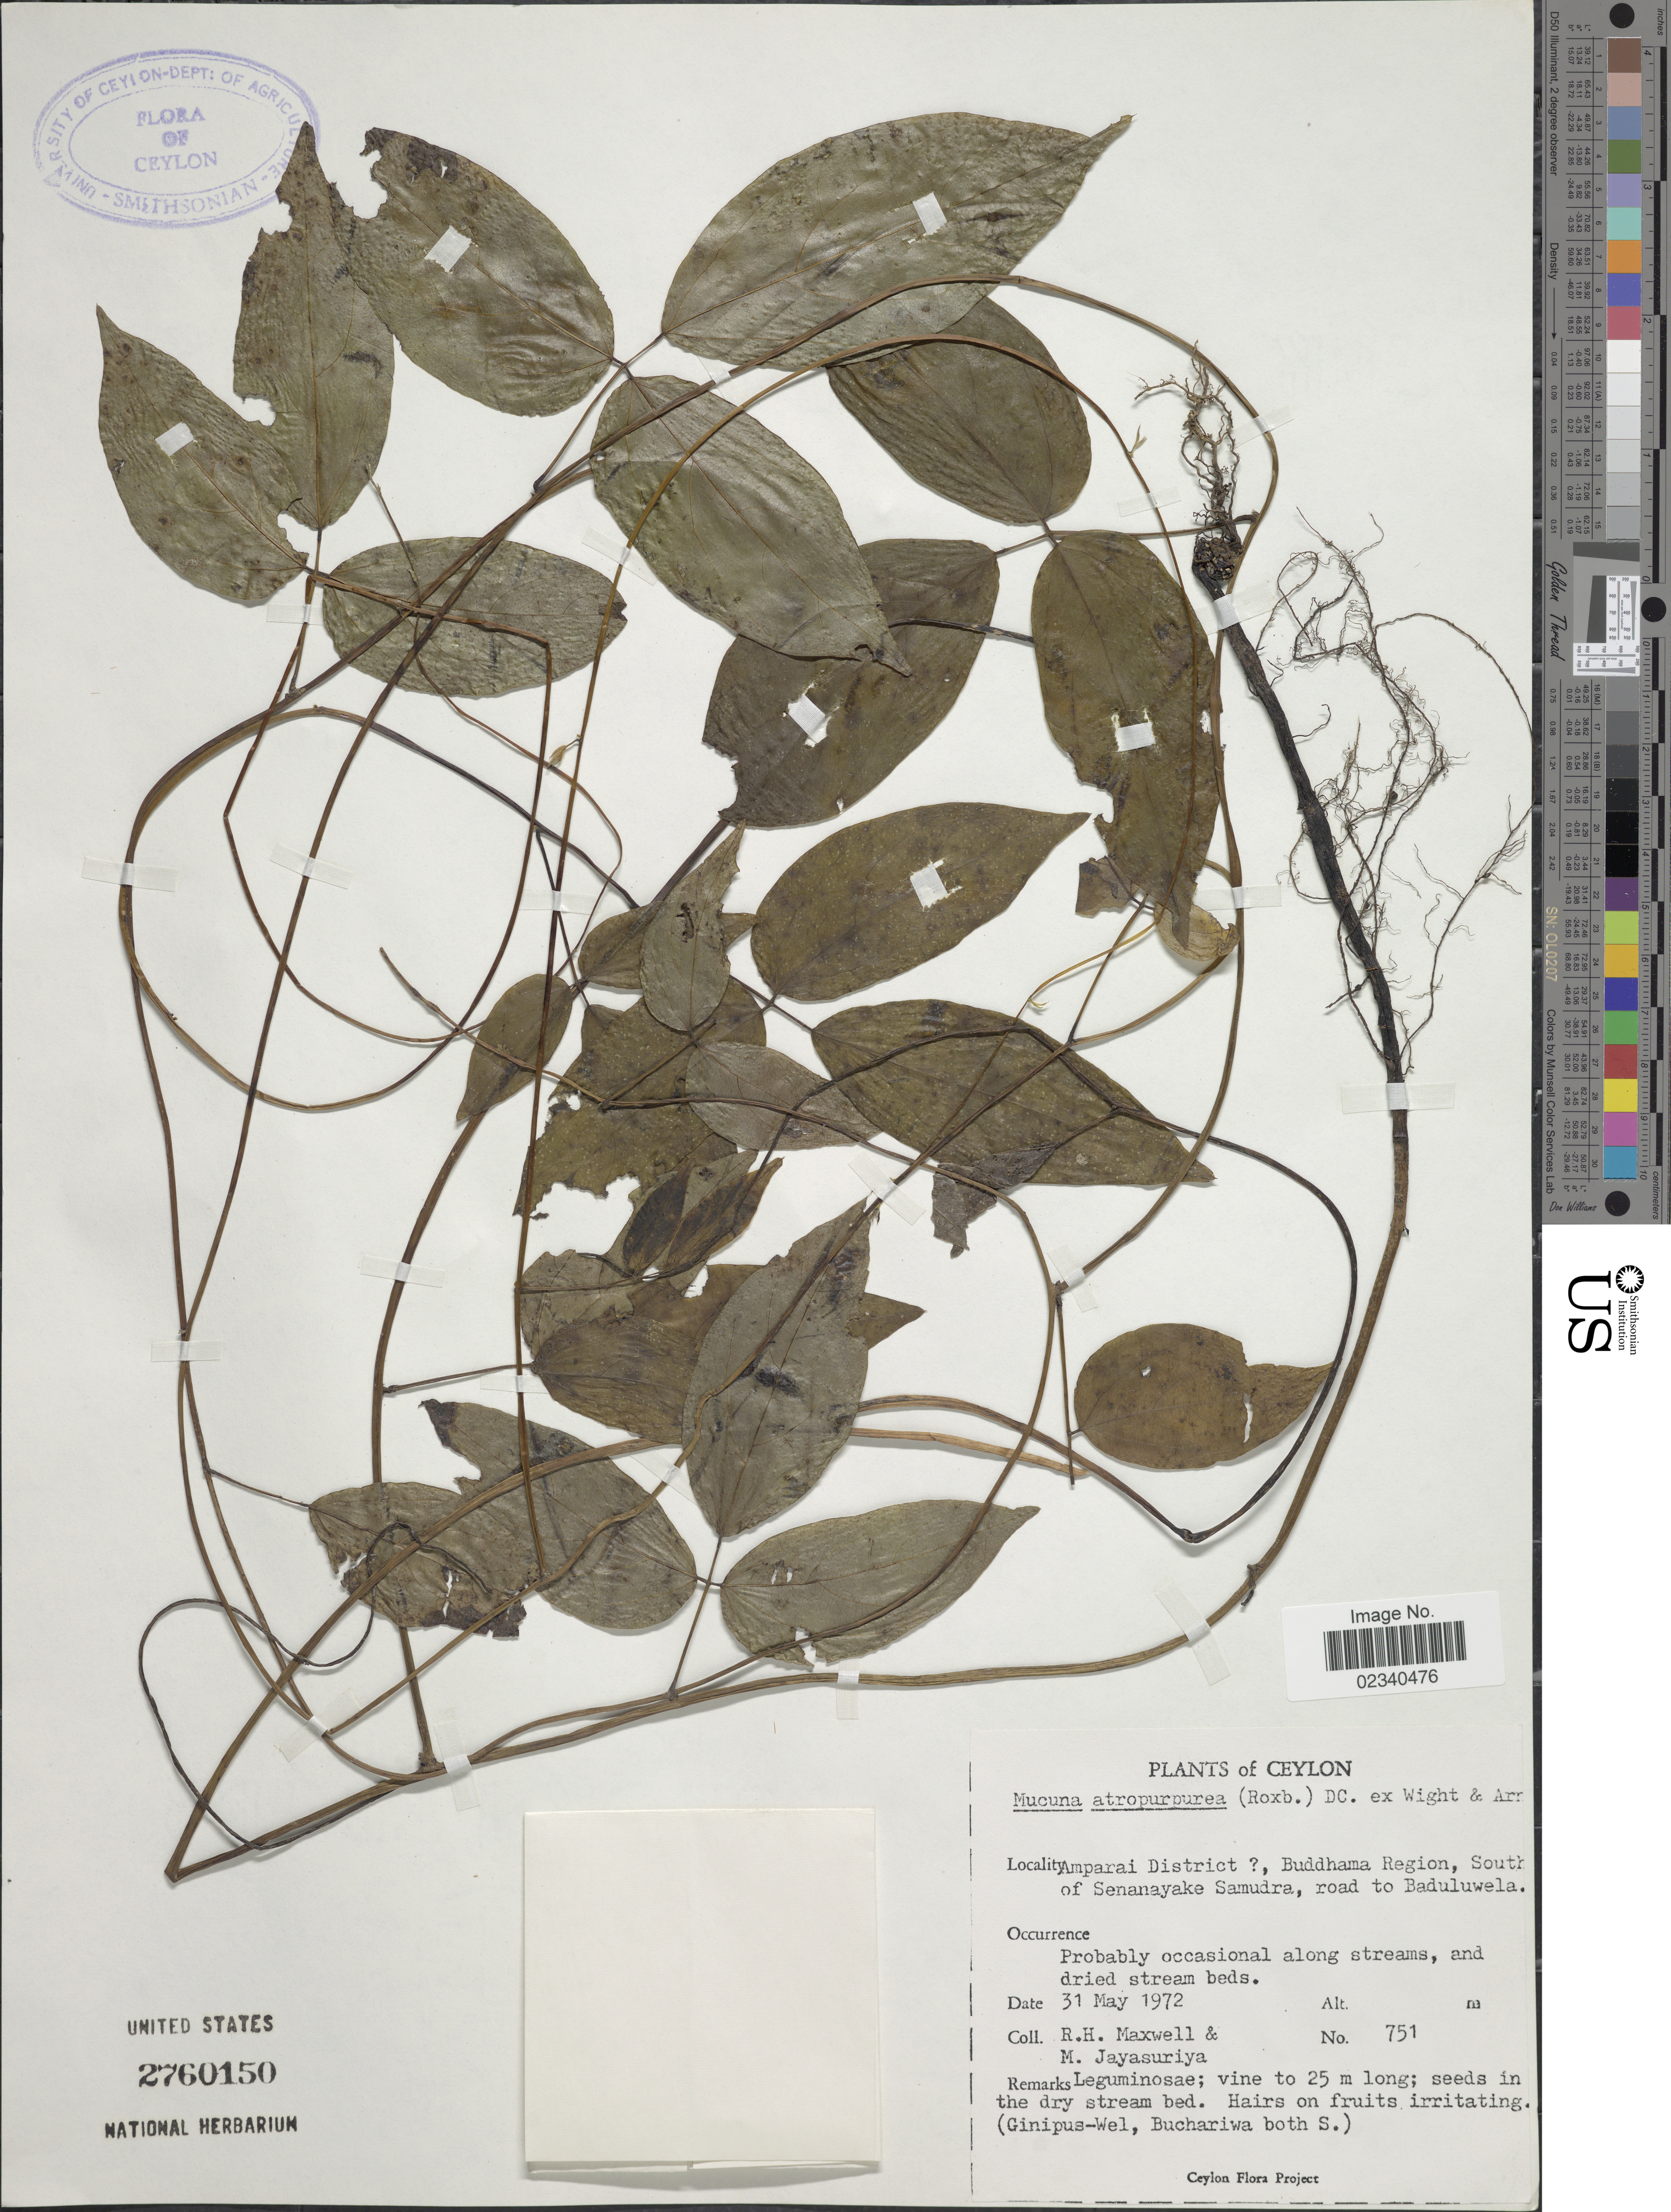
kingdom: Plantae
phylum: Tracheophyta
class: Magnoliopsida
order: Fabales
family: Fabaceae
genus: Mucuna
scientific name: Mucuna atropurpurea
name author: (Roxb.) DC.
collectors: R. Maxwell & M. Jayasuriya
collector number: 751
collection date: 1972-05-31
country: Sri Lanka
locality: Ceylon. Amparai District [unsure placement], Buddhama Region, South of Senanayake, road to Baduluwela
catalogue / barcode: US 2760150